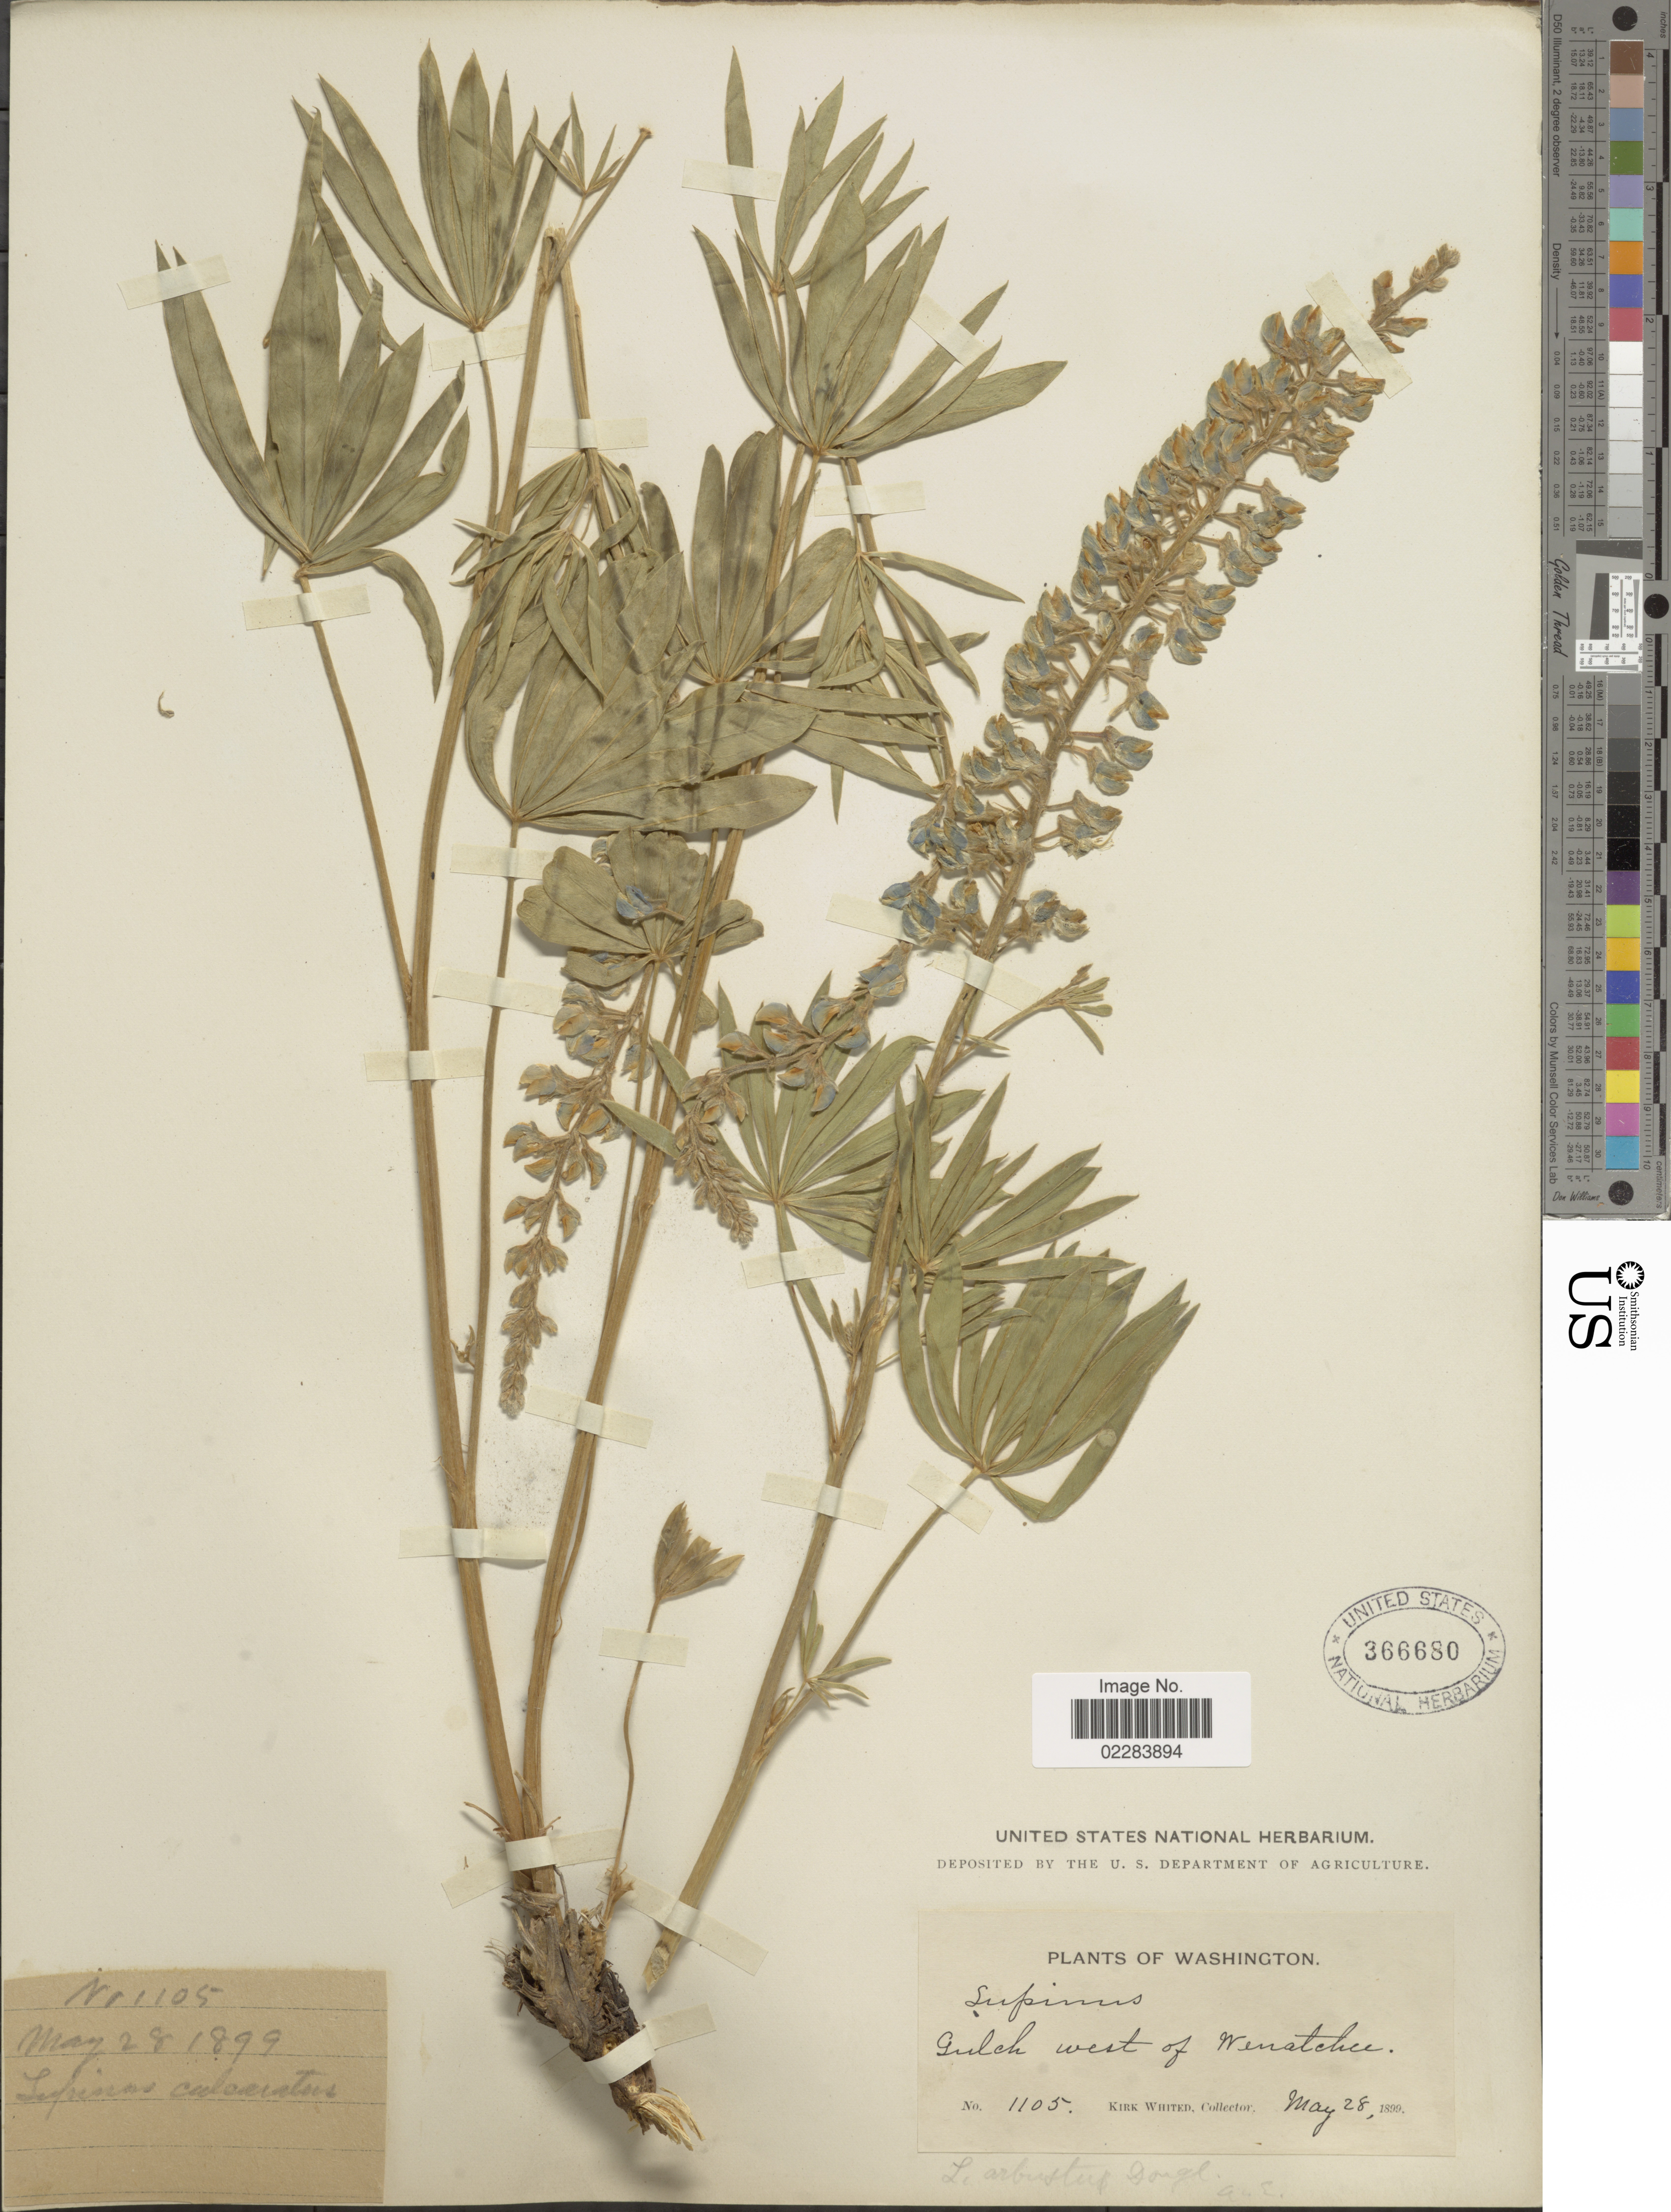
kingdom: Plantae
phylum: Tracheophyta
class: Magnoliopsida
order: Fabales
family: Fabaceae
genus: Lupinus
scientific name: Lupinus arbustus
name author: Lindl.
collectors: K. Whited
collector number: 1105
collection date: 1899-05-28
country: United States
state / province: Washington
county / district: Chelan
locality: Gulch west of Wenatchee.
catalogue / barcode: US 366680